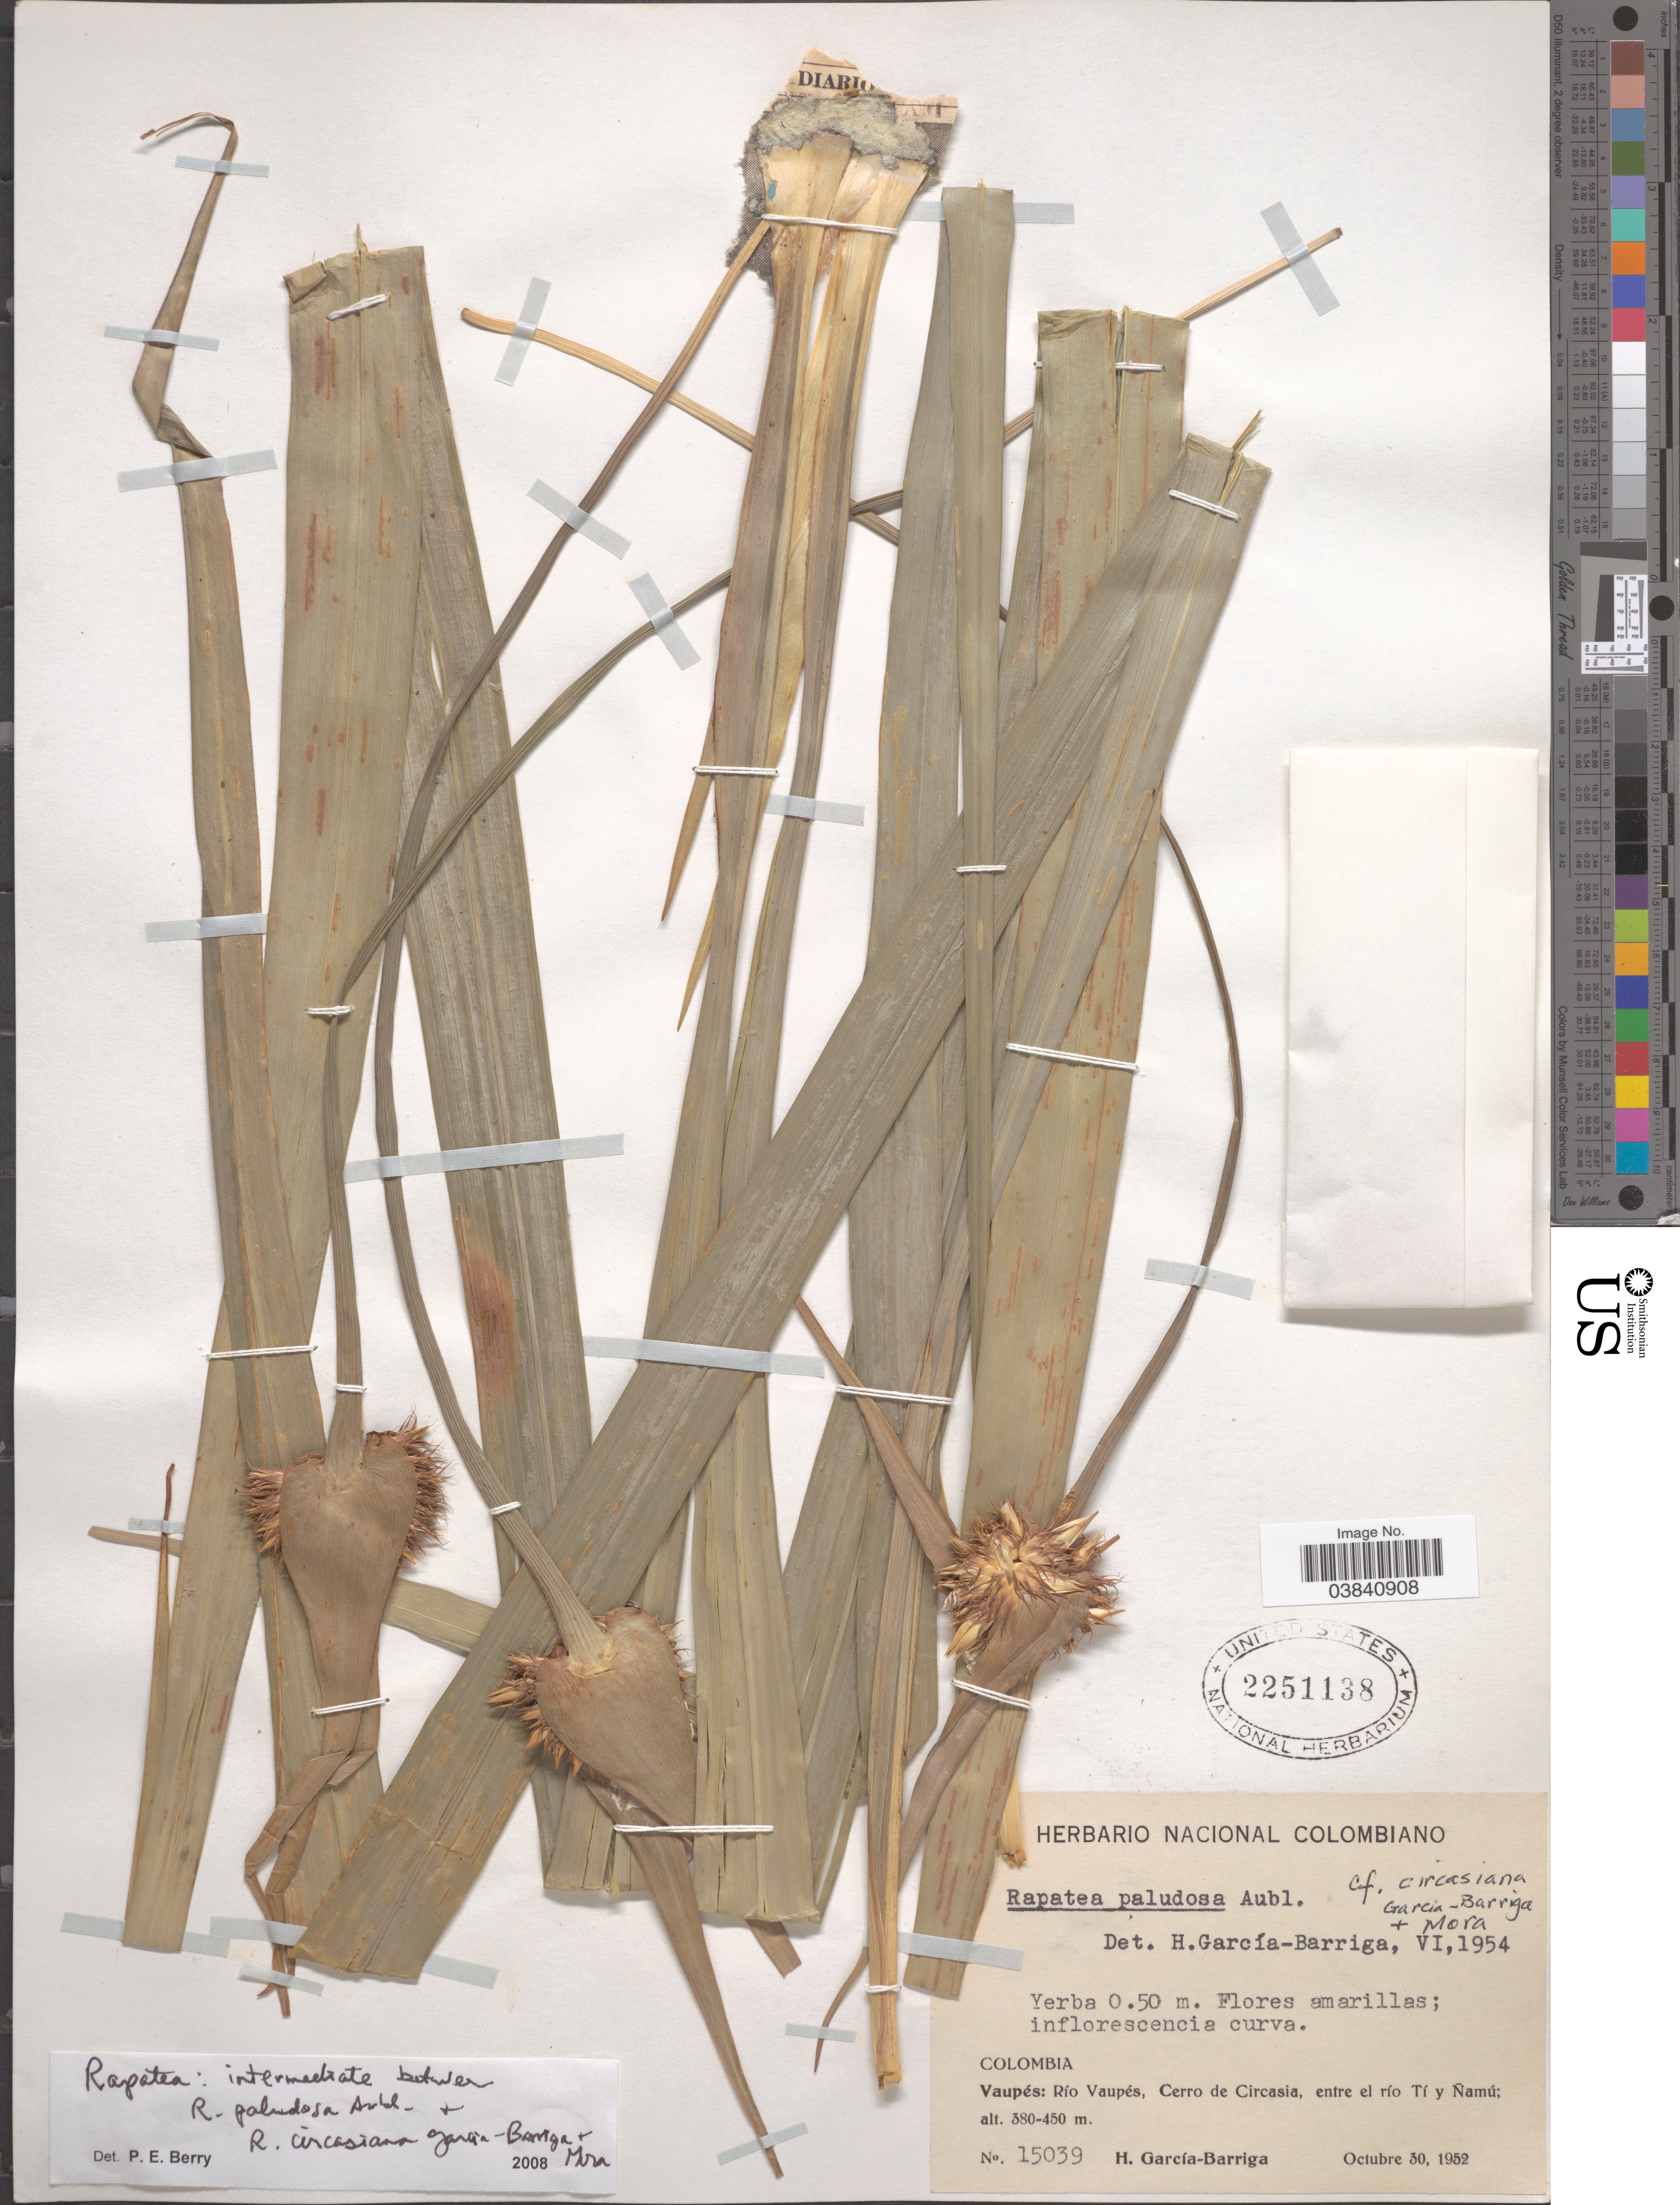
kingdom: Plantae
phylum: Tracheophyta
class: Liliopsida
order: Poales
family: Rapateaceae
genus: Rapatea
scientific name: Rapatea paludosa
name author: Aubl.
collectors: H. García Barriga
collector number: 15039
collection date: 1952-10-30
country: Colombia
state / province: Vaupés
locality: Río Vaupés, Cerro de Circasia, entre el río Tí y Namú.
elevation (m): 380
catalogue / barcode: US 2251138